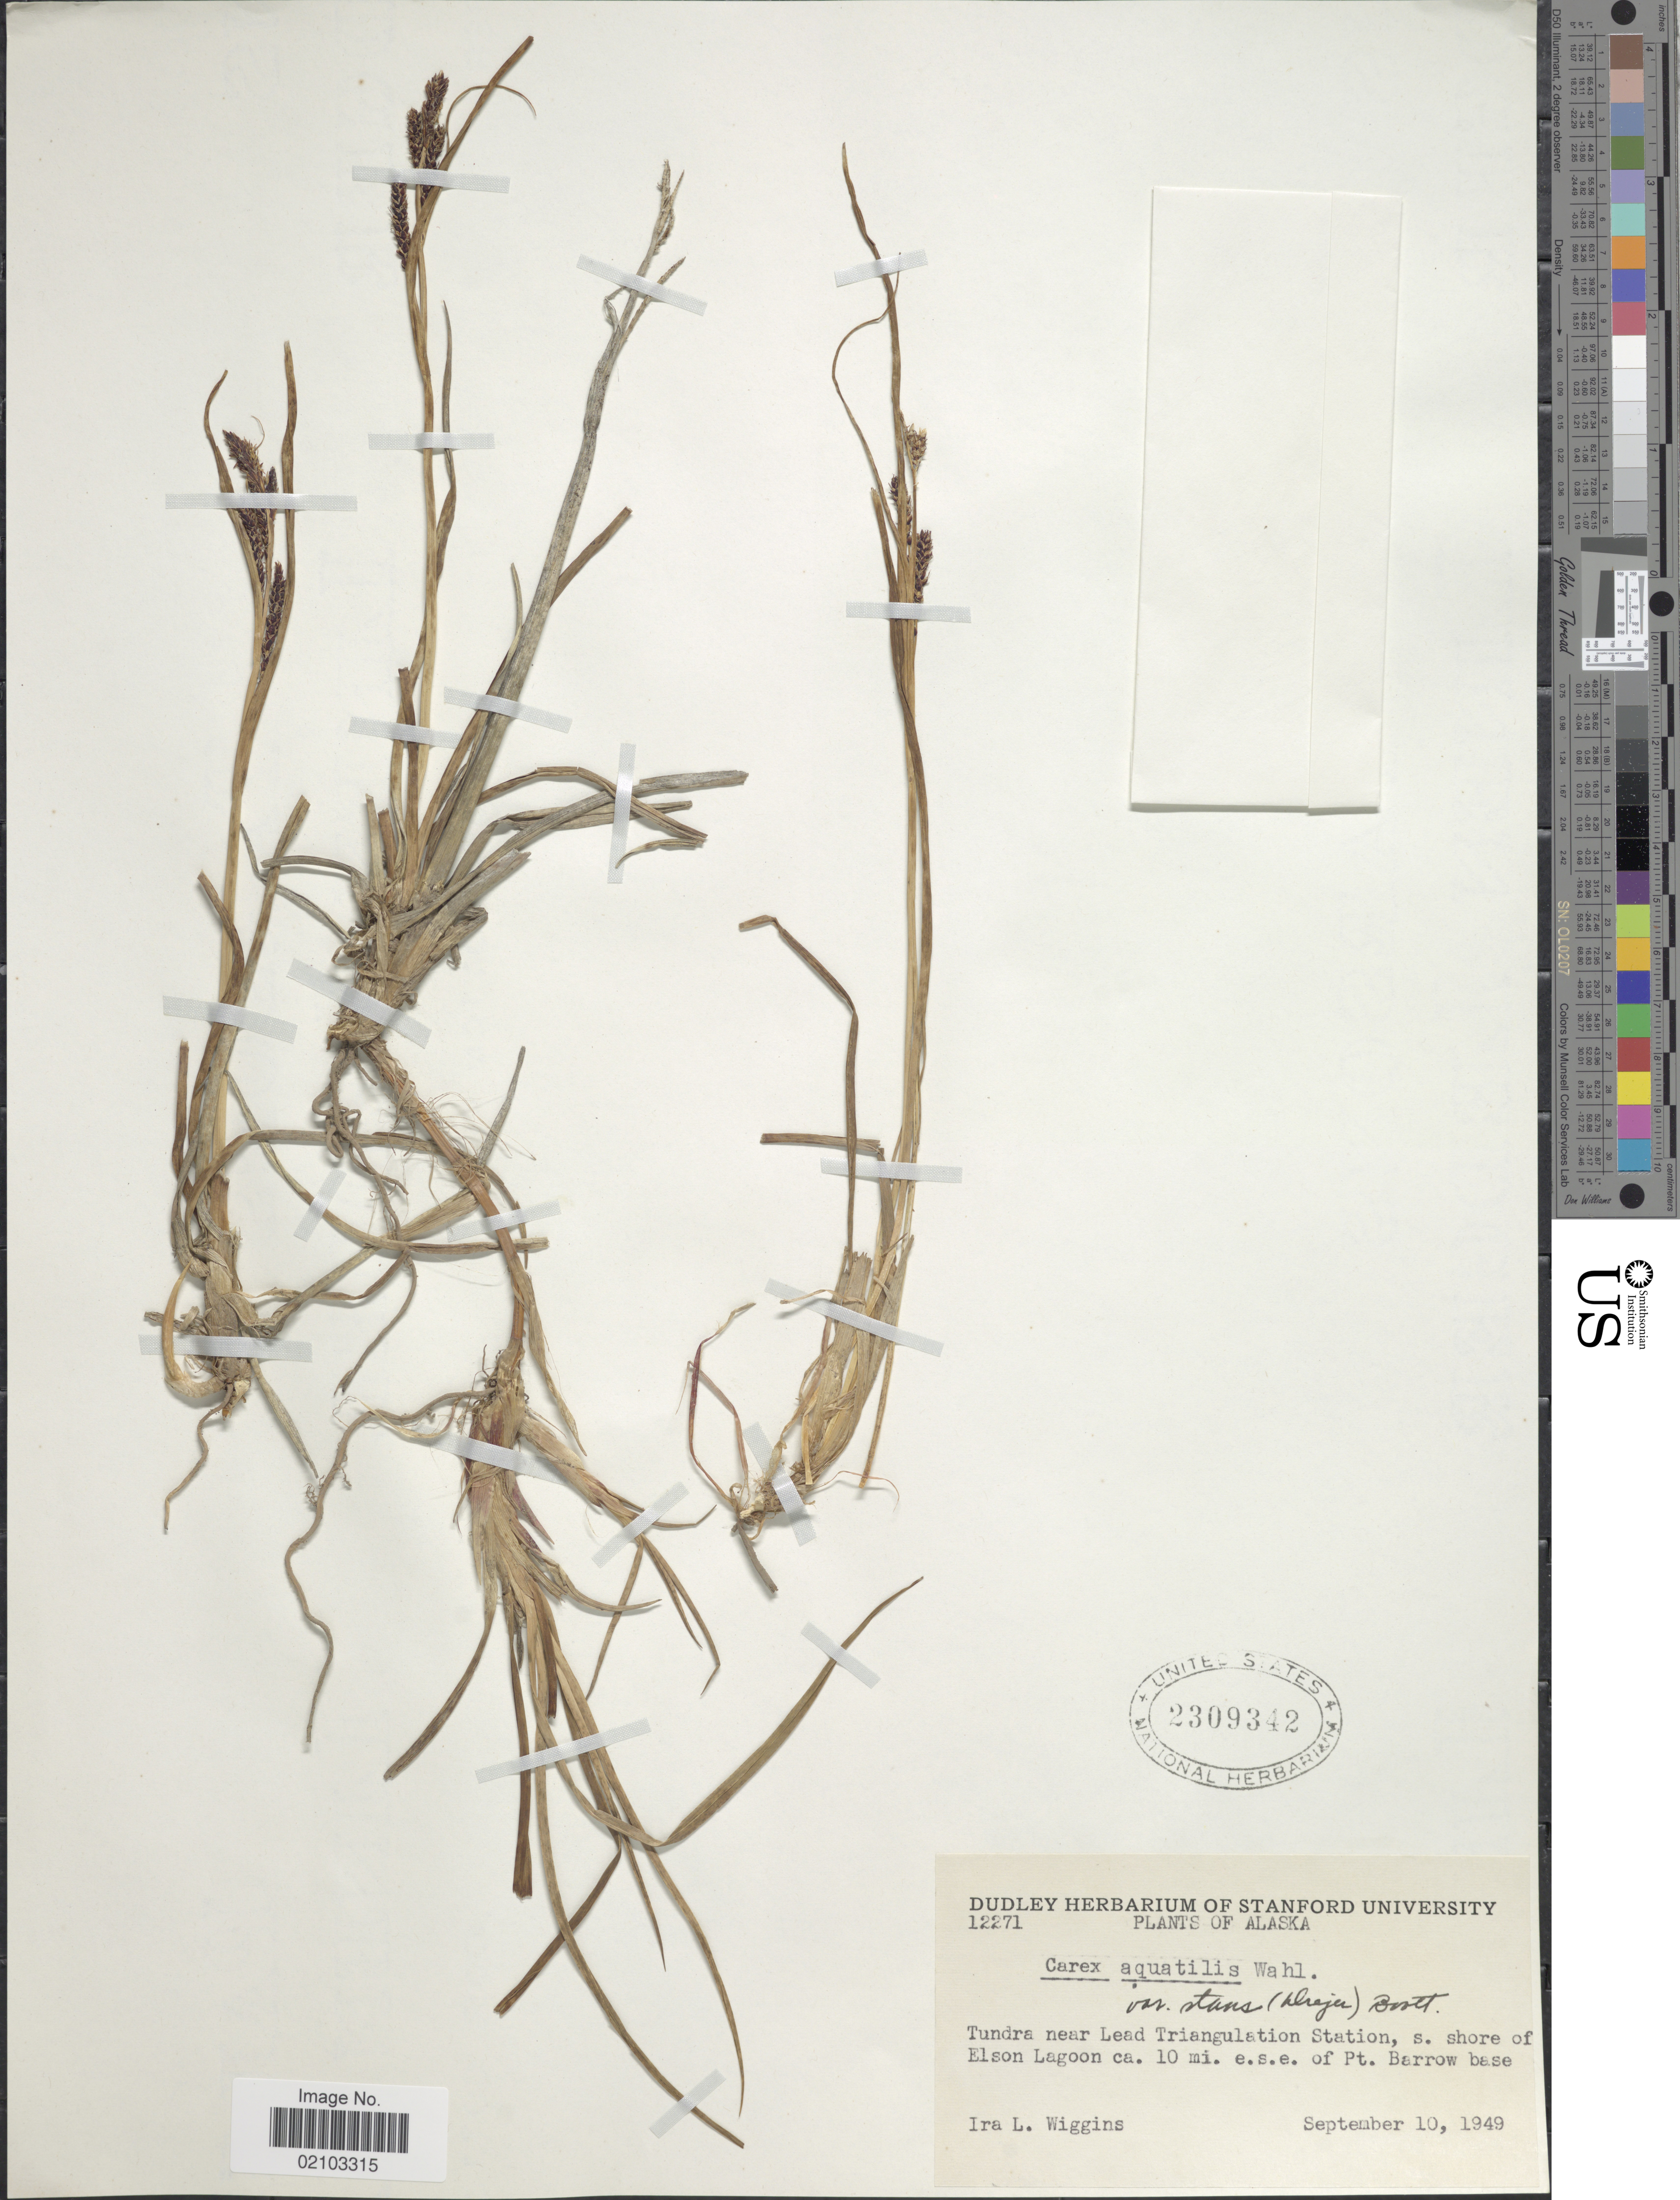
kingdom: Plantae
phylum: Tracheophyta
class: Liliopsida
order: Poales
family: Cyperaceae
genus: Carex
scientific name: Carex aquatilis var. minor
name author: Boott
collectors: I. L. Wiggins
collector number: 12271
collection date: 1949-09-10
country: United States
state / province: Alaska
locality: Tundra near Lead Triangulation Station, s. shore of Elson Lagoon ca. 10 mi. e.s.e. of Pt. Barrow base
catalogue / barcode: US 2309342